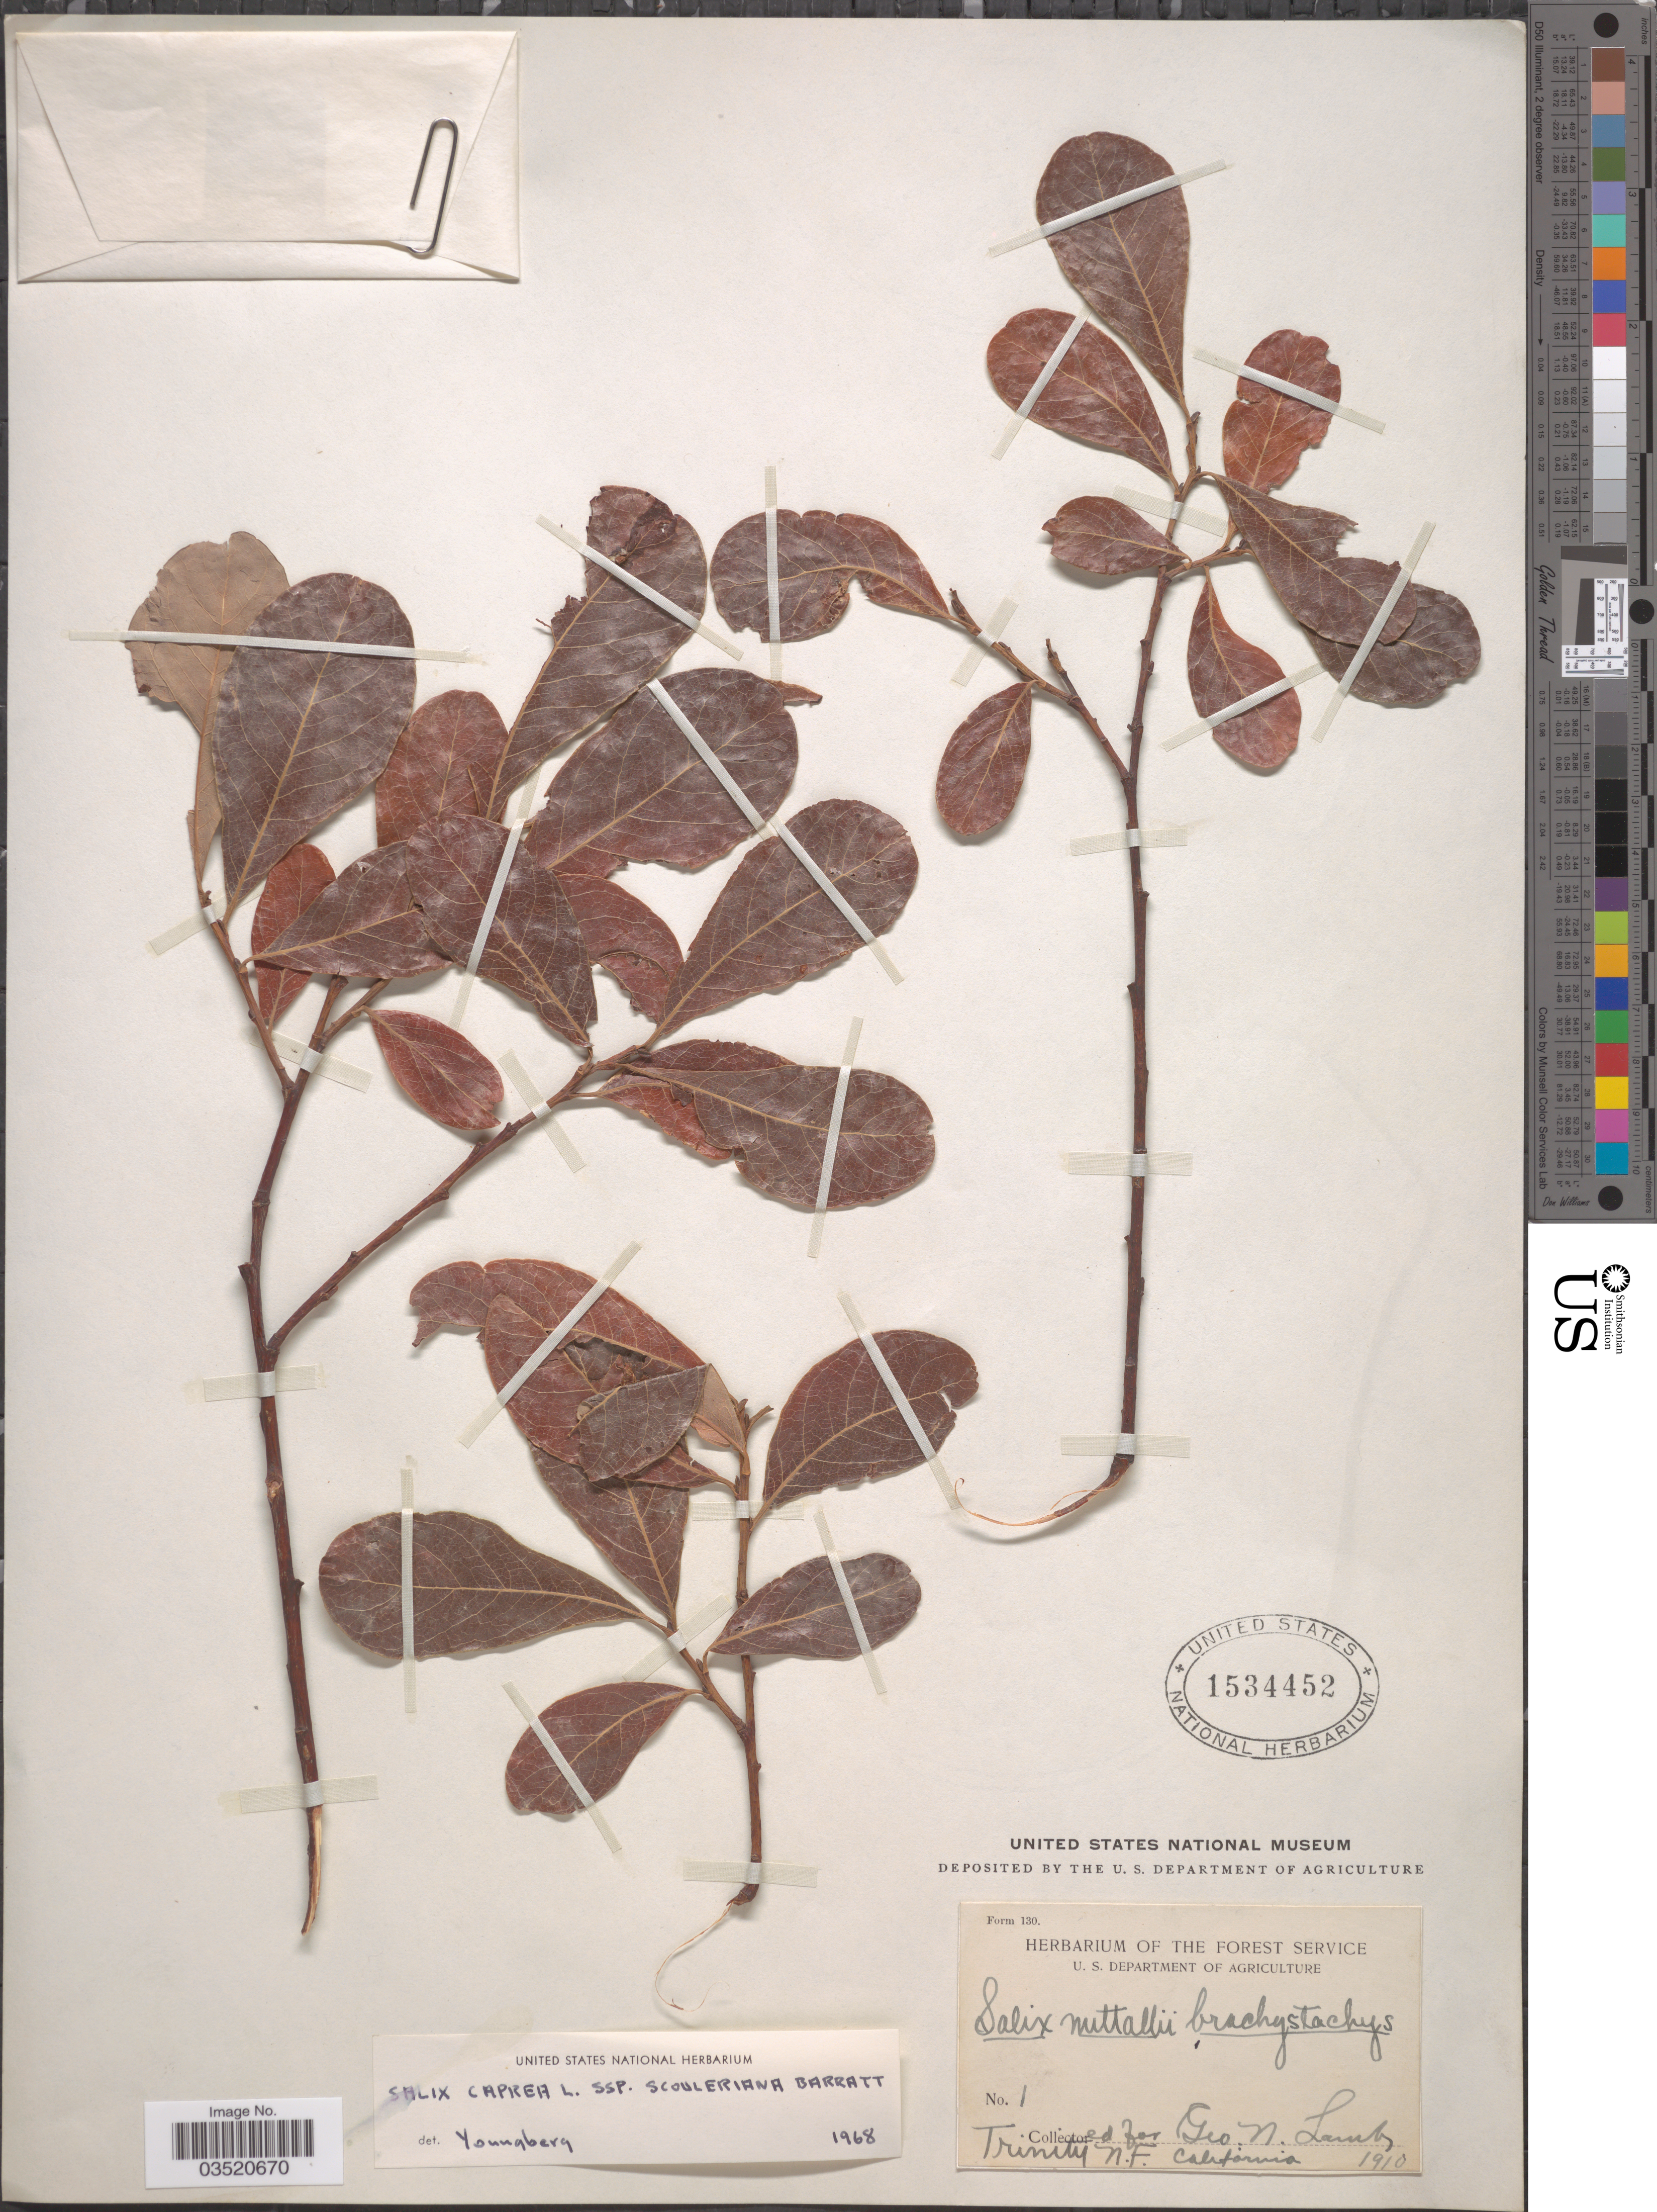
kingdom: Plantae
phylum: Tracheophyta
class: Magnoliopsida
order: Malpighiales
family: Salicaceae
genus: Salix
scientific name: Salix scouleriana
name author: Barratt ex Hook.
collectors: Ex herb. Forest Service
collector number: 1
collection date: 1910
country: United States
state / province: California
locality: Trinity N.F.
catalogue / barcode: US 1534452